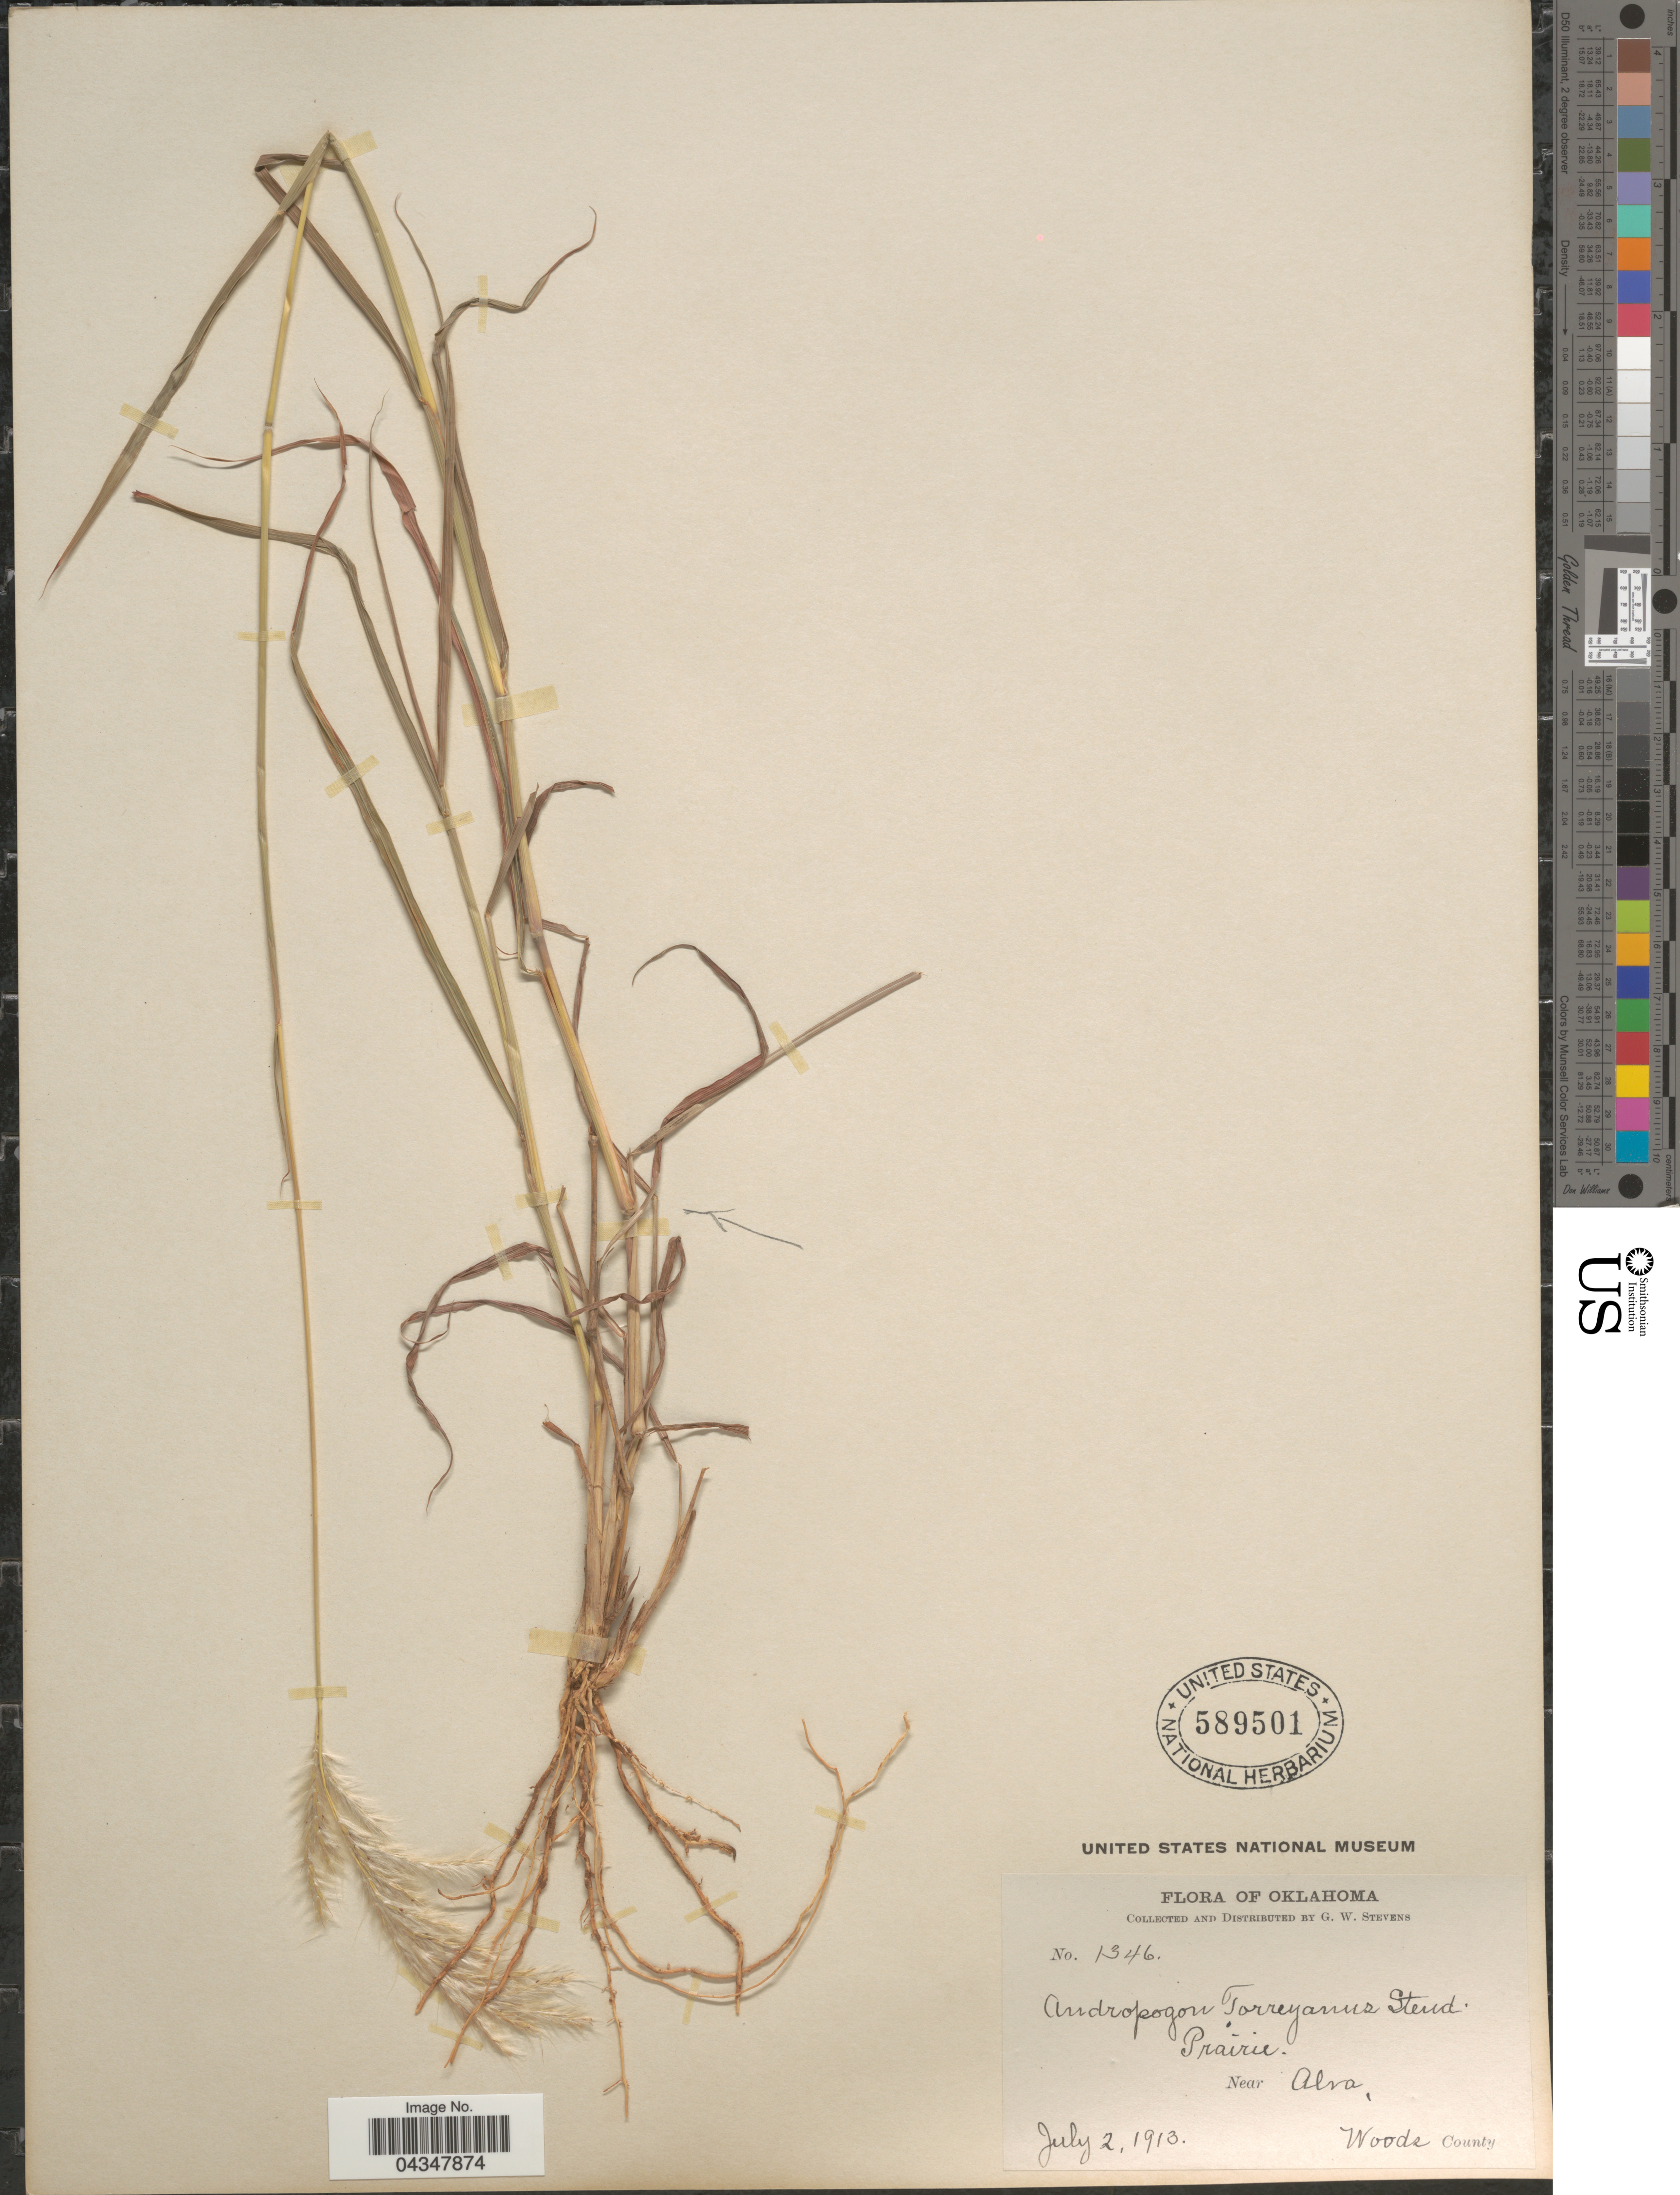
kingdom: Plantae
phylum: Tracheophyta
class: Liliopsida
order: Poales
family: Poaceae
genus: Bothriochloa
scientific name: Bothriochloa saccharoides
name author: (Sw.) Rydb.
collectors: G. W. Stevens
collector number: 1346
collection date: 1913-07-02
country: United States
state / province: Oklahoma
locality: Prairie, near Alva. Woods County.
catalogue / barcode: US 589501